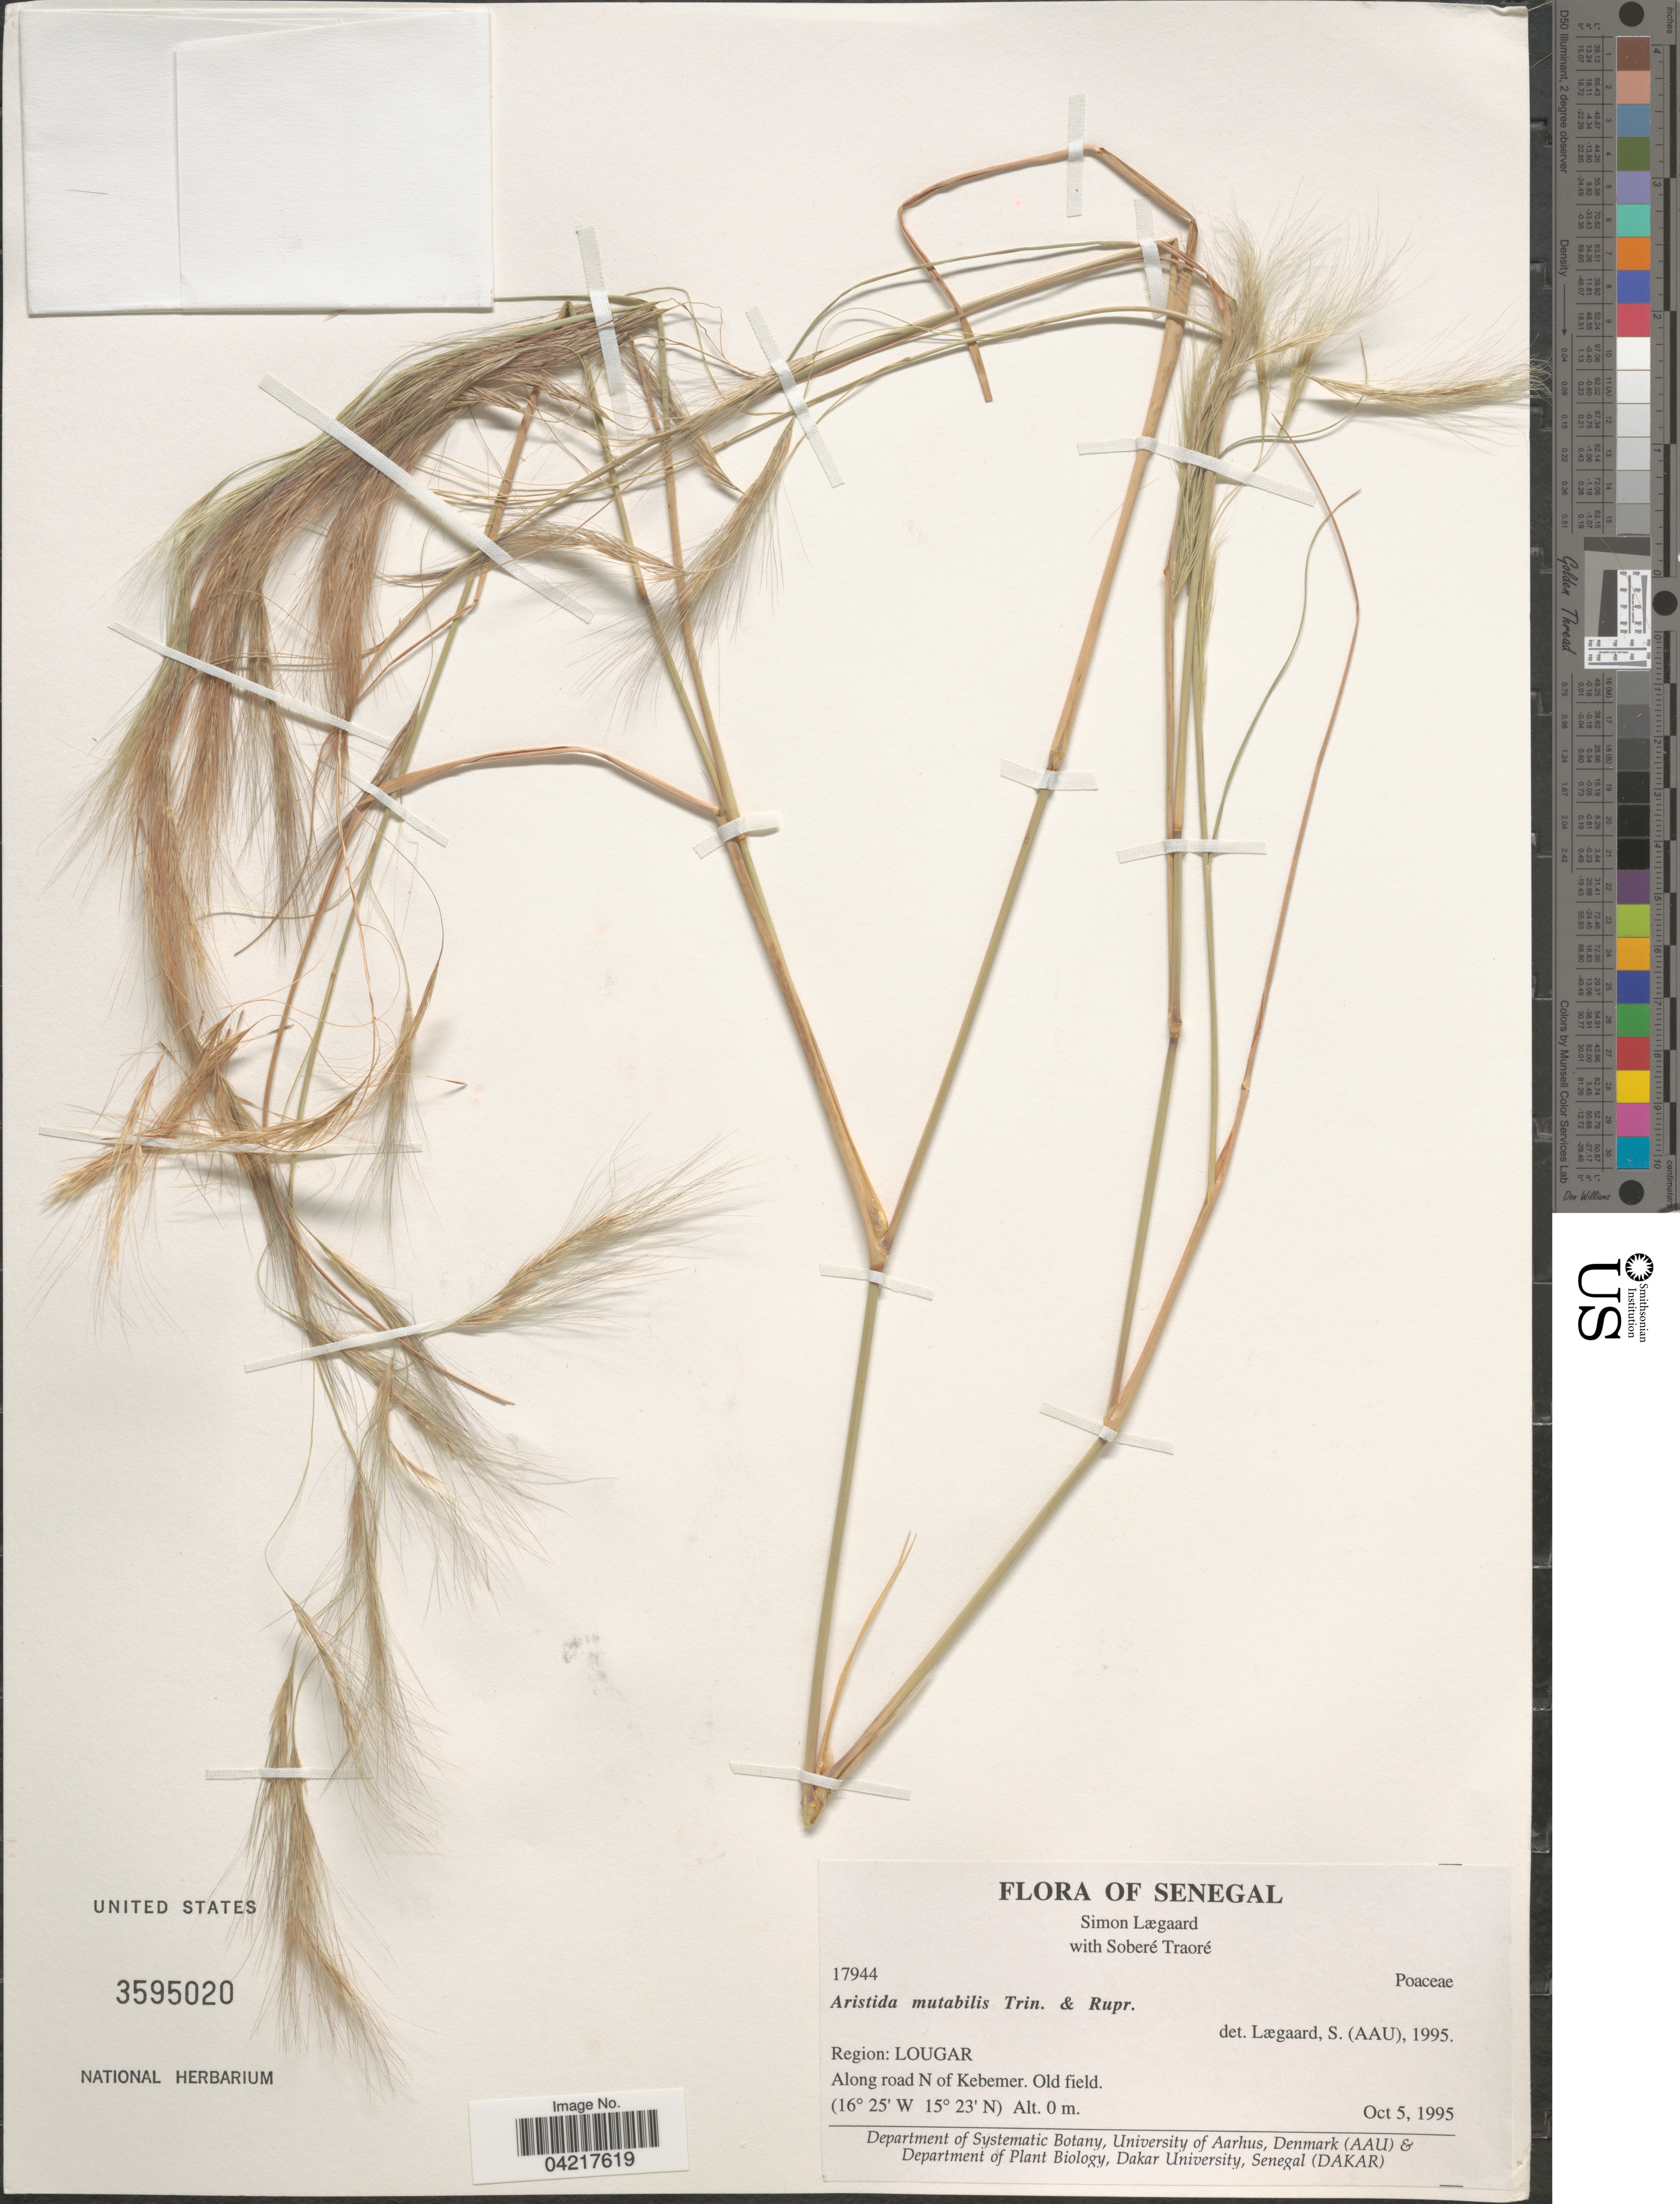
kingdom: Plantae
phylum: Tracheophyta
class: Liliopsida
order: Poales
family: Poaceae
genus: Aristida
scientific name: Aristida mutabilis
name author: Trin. & Rupr.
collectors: S. Lægaard & S. Traore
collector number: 17944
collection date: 1995-10-05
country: Senegal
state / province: Louga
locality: Region: Lougar. Along road N of Kebemer. Old field.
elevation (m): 0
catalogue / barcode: US 3595020